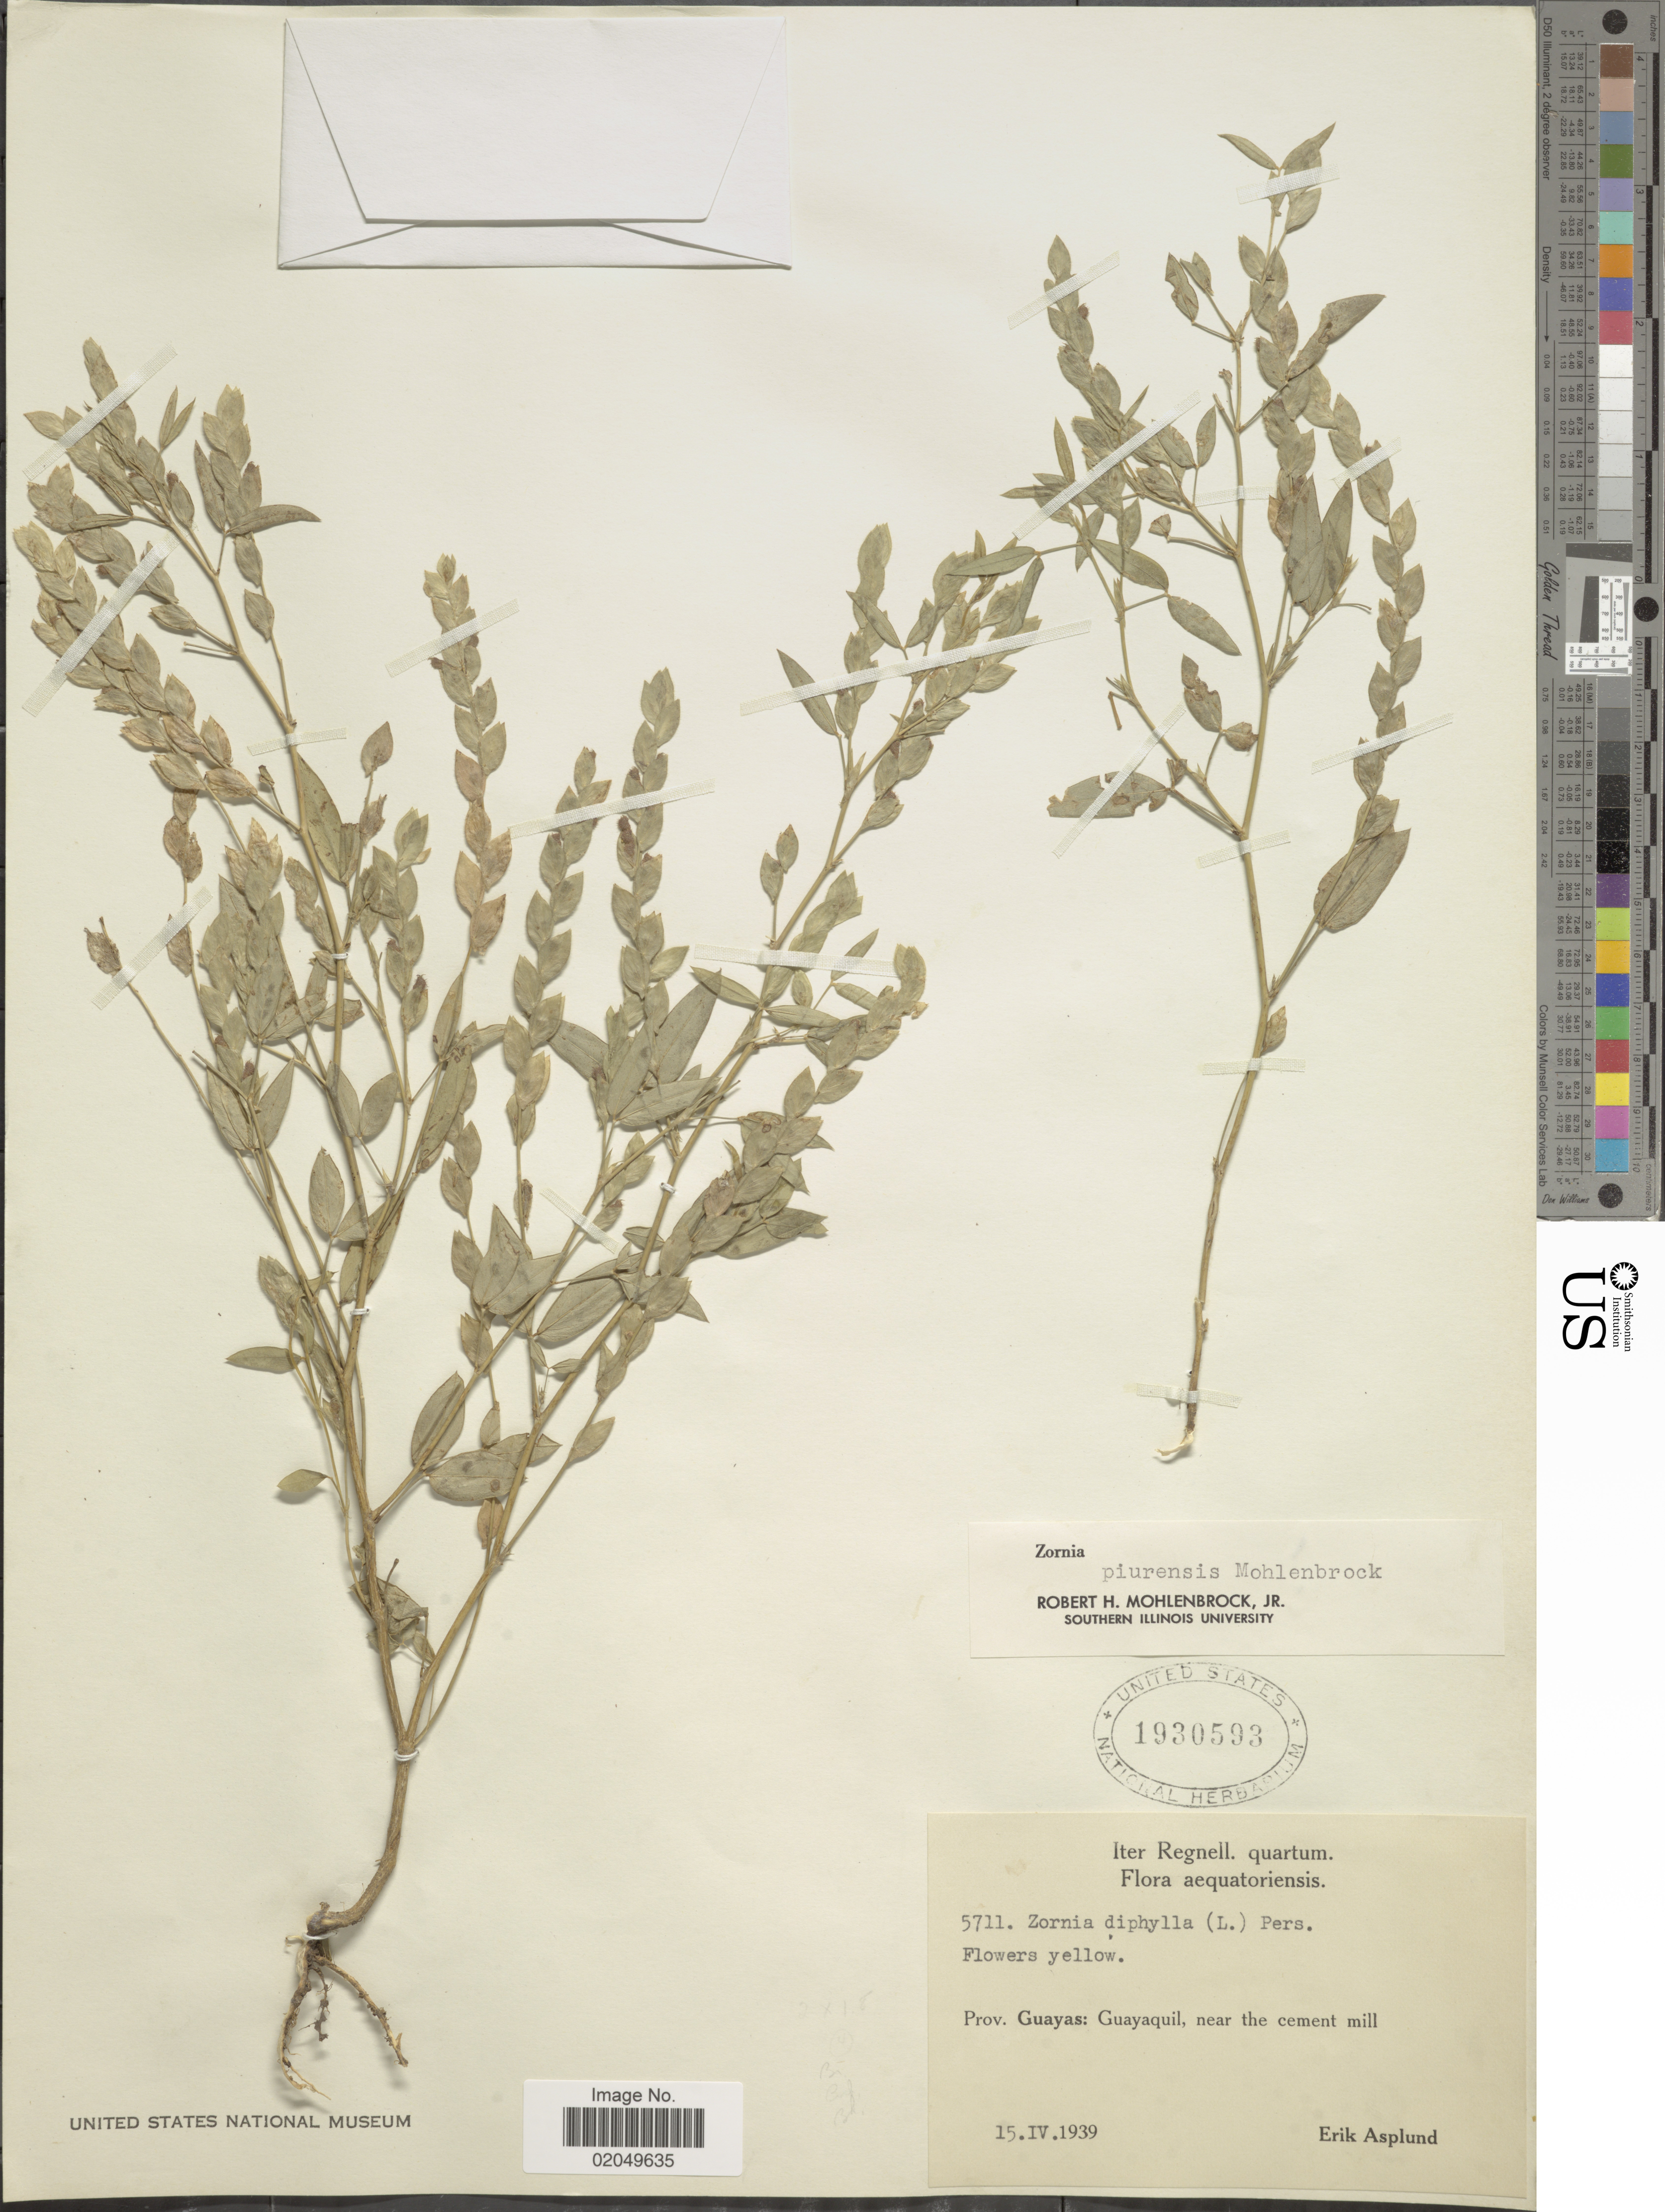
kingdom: Plantae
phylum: Tracheophyta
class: Magnoliopsida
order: Fabales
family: Fabaceae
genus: Zornia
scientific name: Zornia piurensis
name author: Mohlenbr.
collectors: E. Asplund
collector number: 5711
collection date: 1939-04-15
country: Ecuador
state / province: Guayas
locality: Aequatoriensis. Guayaquil, near the cement mill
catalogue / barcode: US 1930593